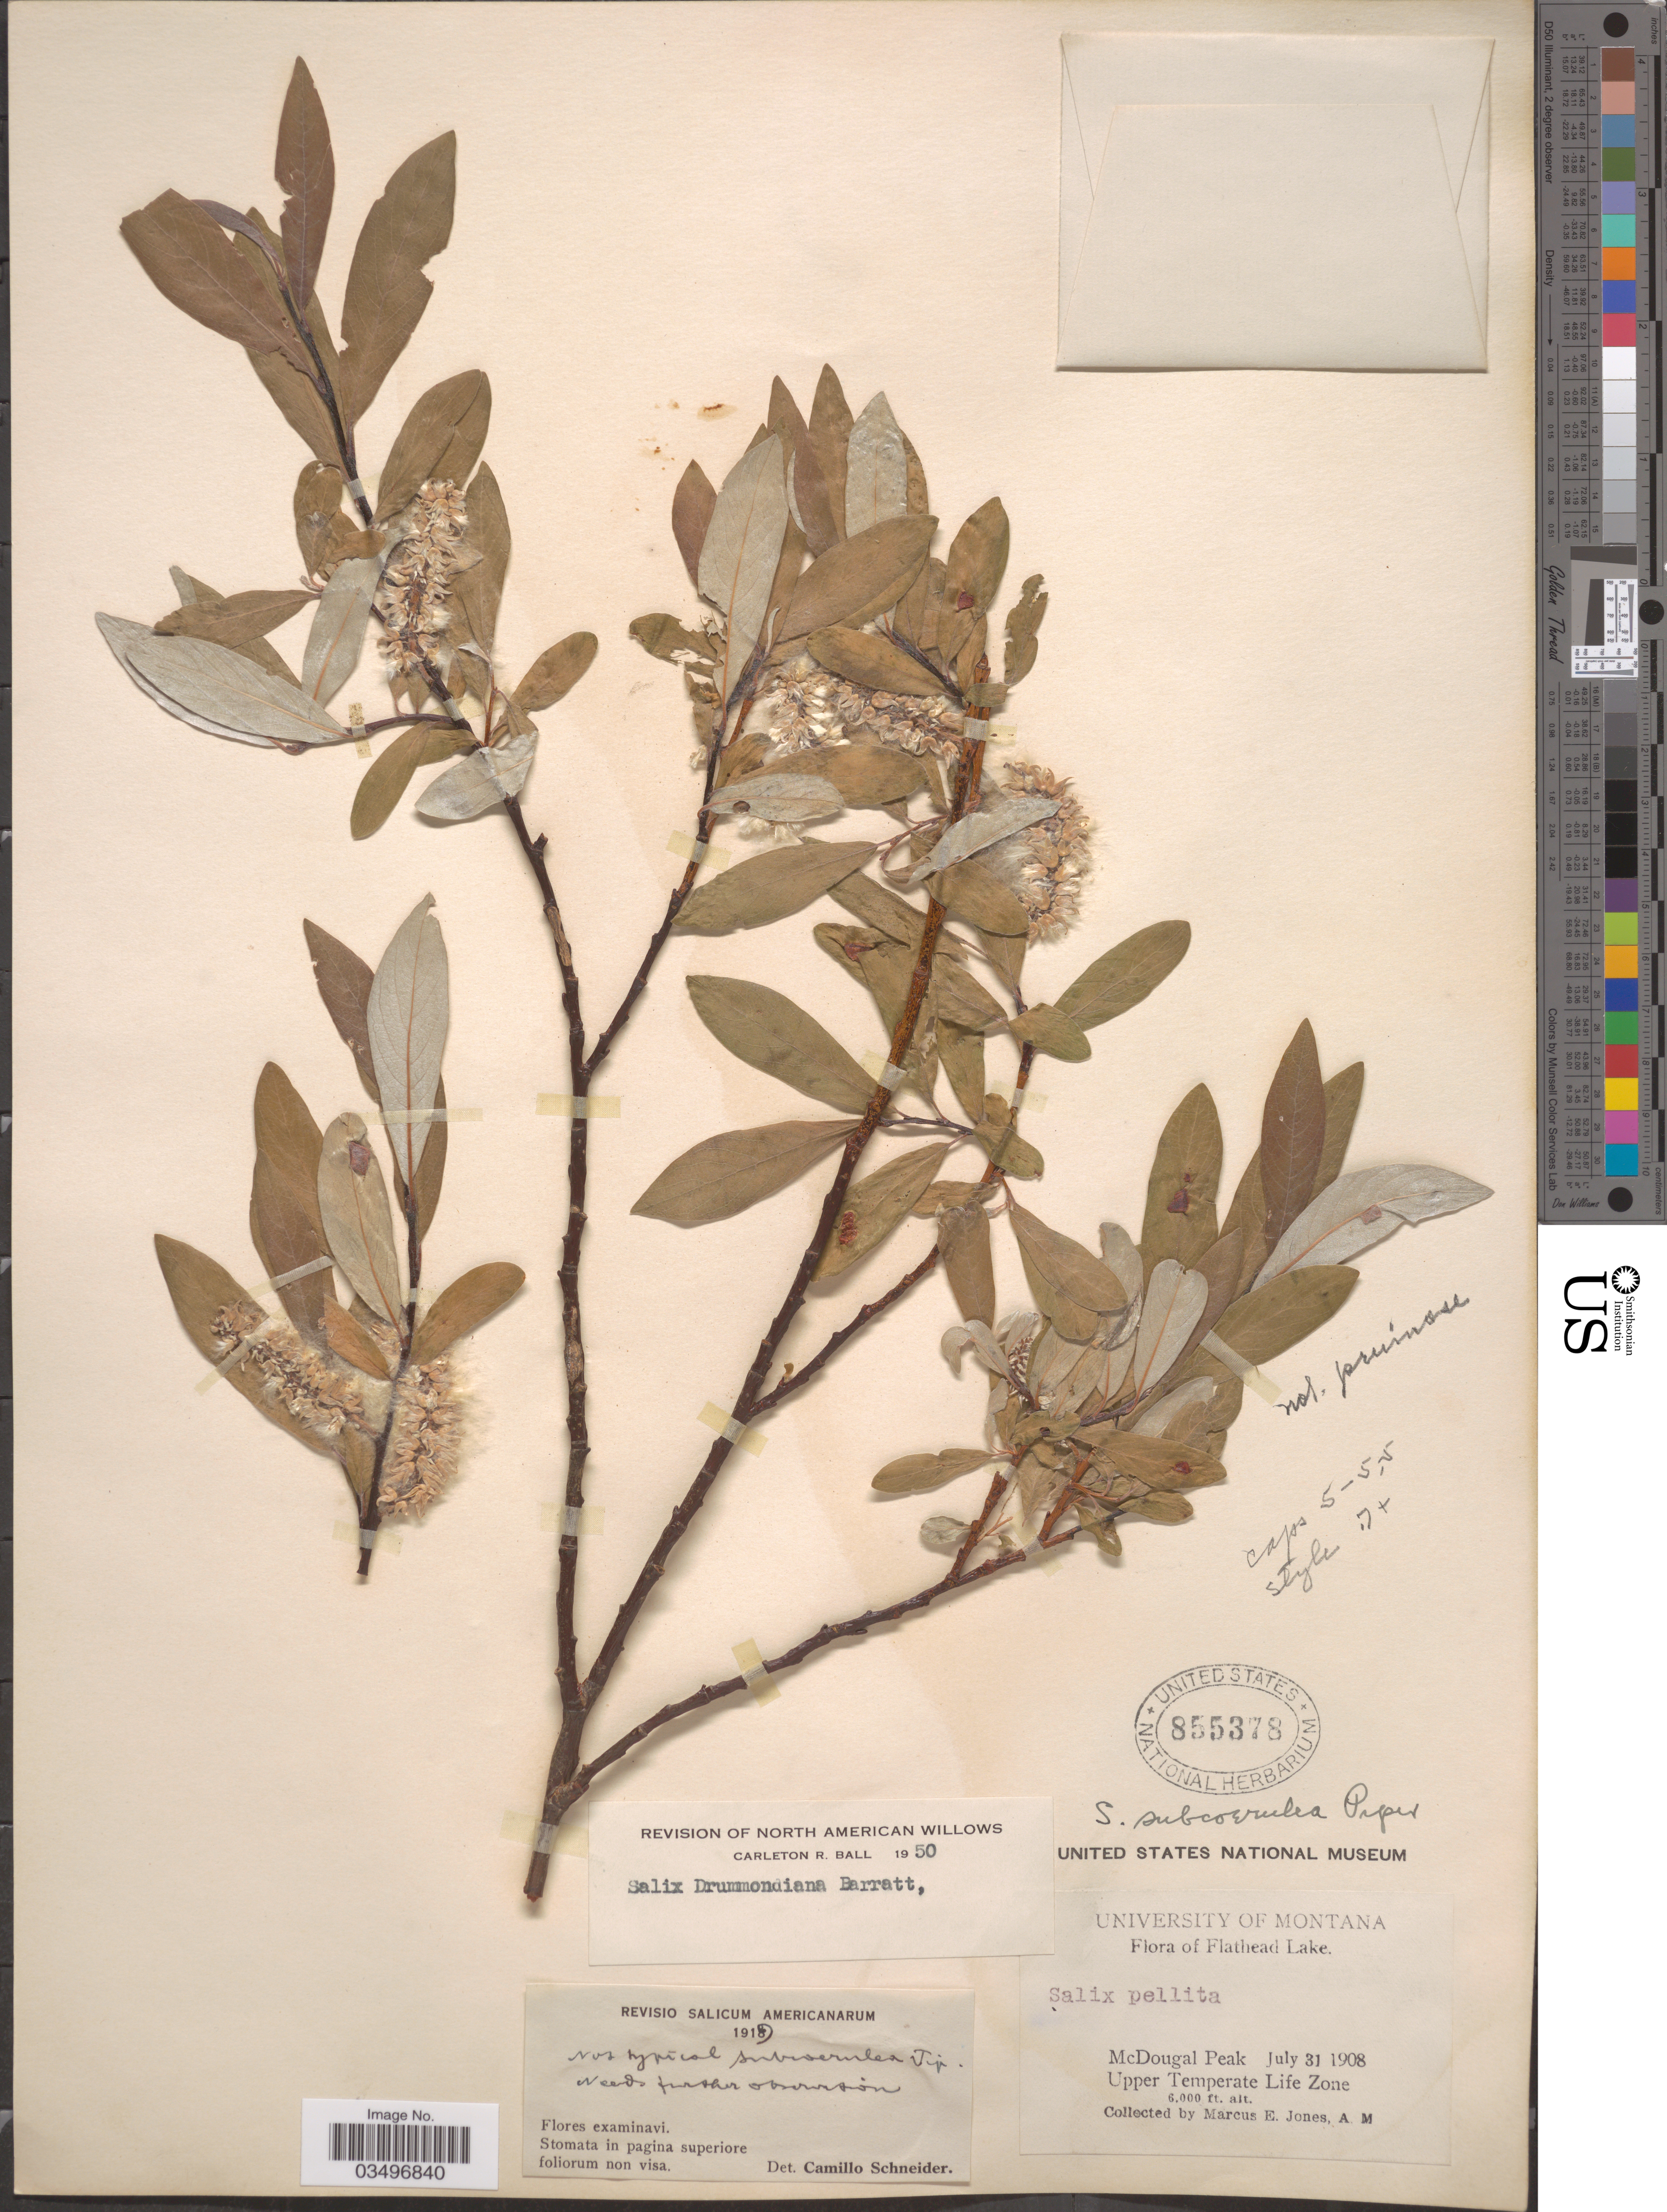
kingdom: Plantae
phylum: Tracheophyta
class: Magnoliopsida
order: Malpighiales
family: Salicaceae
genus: Salix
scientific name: Salix drummondiana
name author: Barratt ex Hook.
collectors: M. E. Jones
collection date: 1908-07-31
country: United States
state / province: Montana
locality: Flathead Lake. McDougal Peak. Upper Temperate Life Zone.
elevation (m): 1829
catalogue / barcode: US 855378